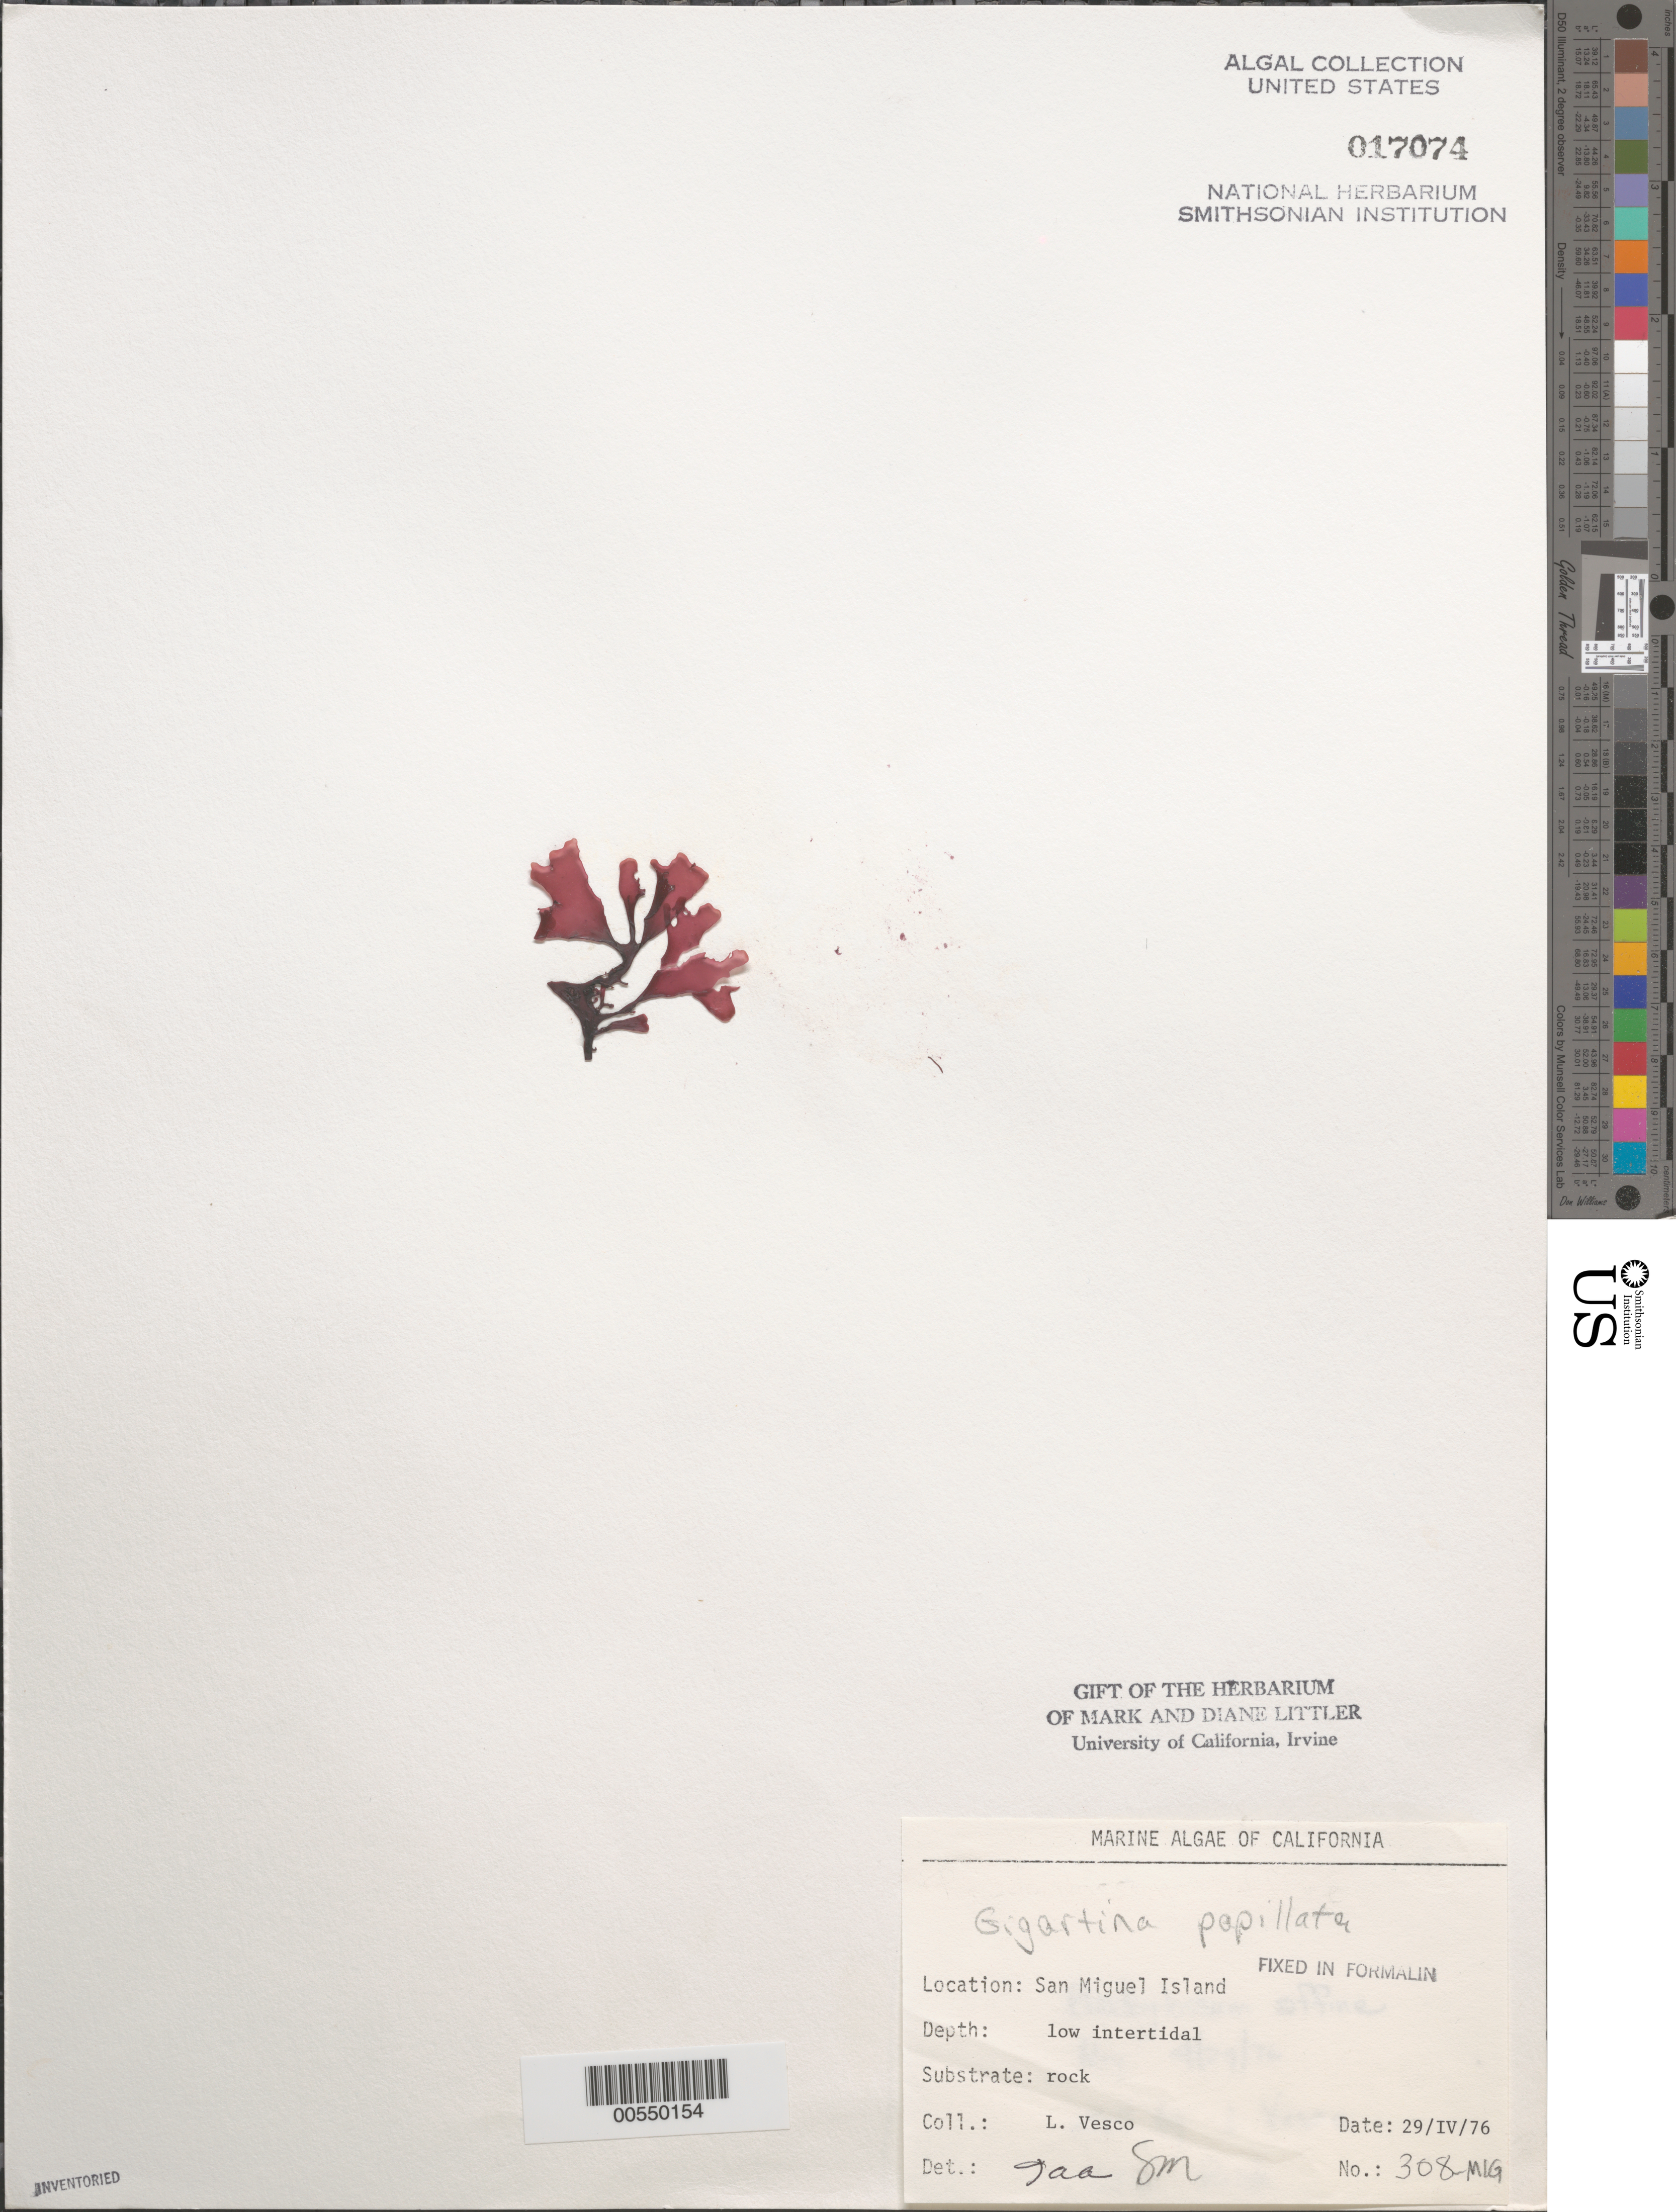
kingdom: Plantae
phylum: Rhodophyta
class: Florideophyceae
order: Gigartinales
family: Phyllophoraceae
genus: Mastocarpus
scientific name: Mastocarpus papillatus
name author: (C. Agardh) Kütz.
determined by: Algae name updating Project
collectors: L. Vesco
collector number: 308-MIG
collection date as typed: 29 Apr 1976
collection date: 1976-04-29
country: United States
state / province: California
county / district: Santa Barbara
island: San Miguel Island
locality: Cuyler Harbor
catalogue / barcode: US 17074